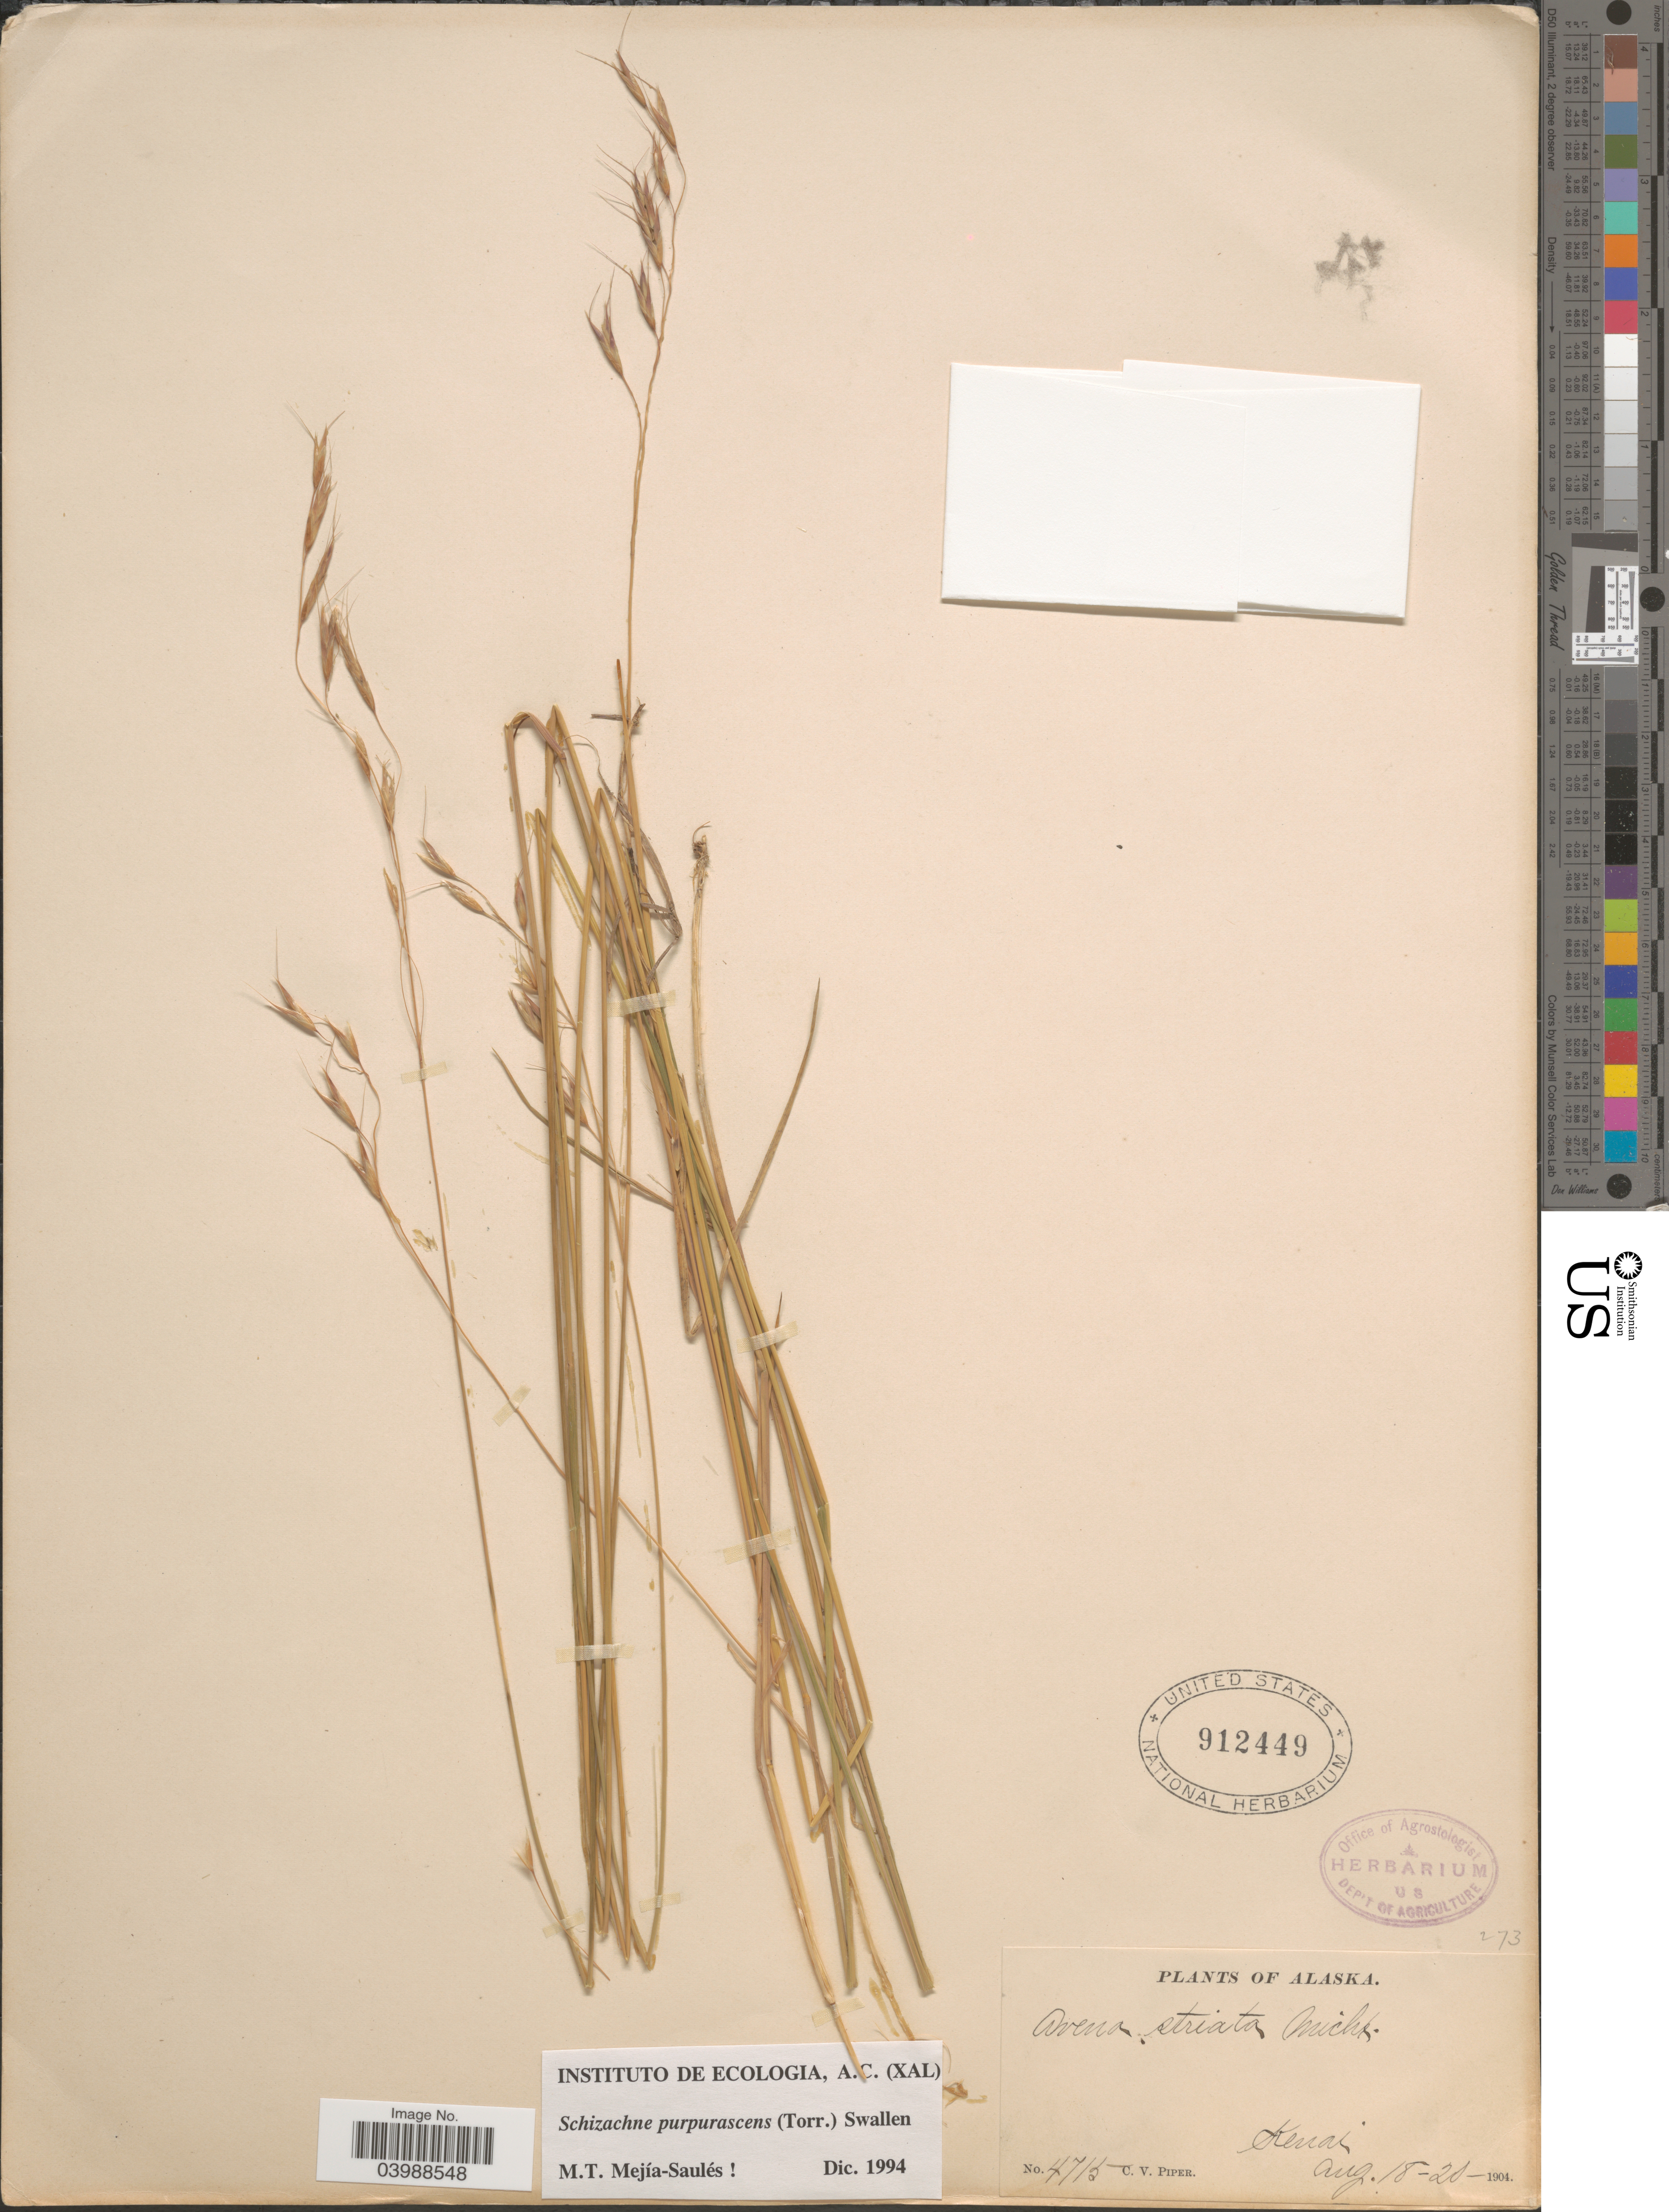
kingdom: Plantae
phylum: Tracheophyta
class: Liliopsida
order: Poales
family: Poaceae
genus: Schizachne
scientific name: Schizachne purpurascens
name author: (Torr.) Swallen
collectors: C. V. Piper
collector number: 4715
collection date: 1904-08-18/1904-08-20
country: United States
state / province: Alaska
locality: Kenai.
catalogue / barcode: US 912449